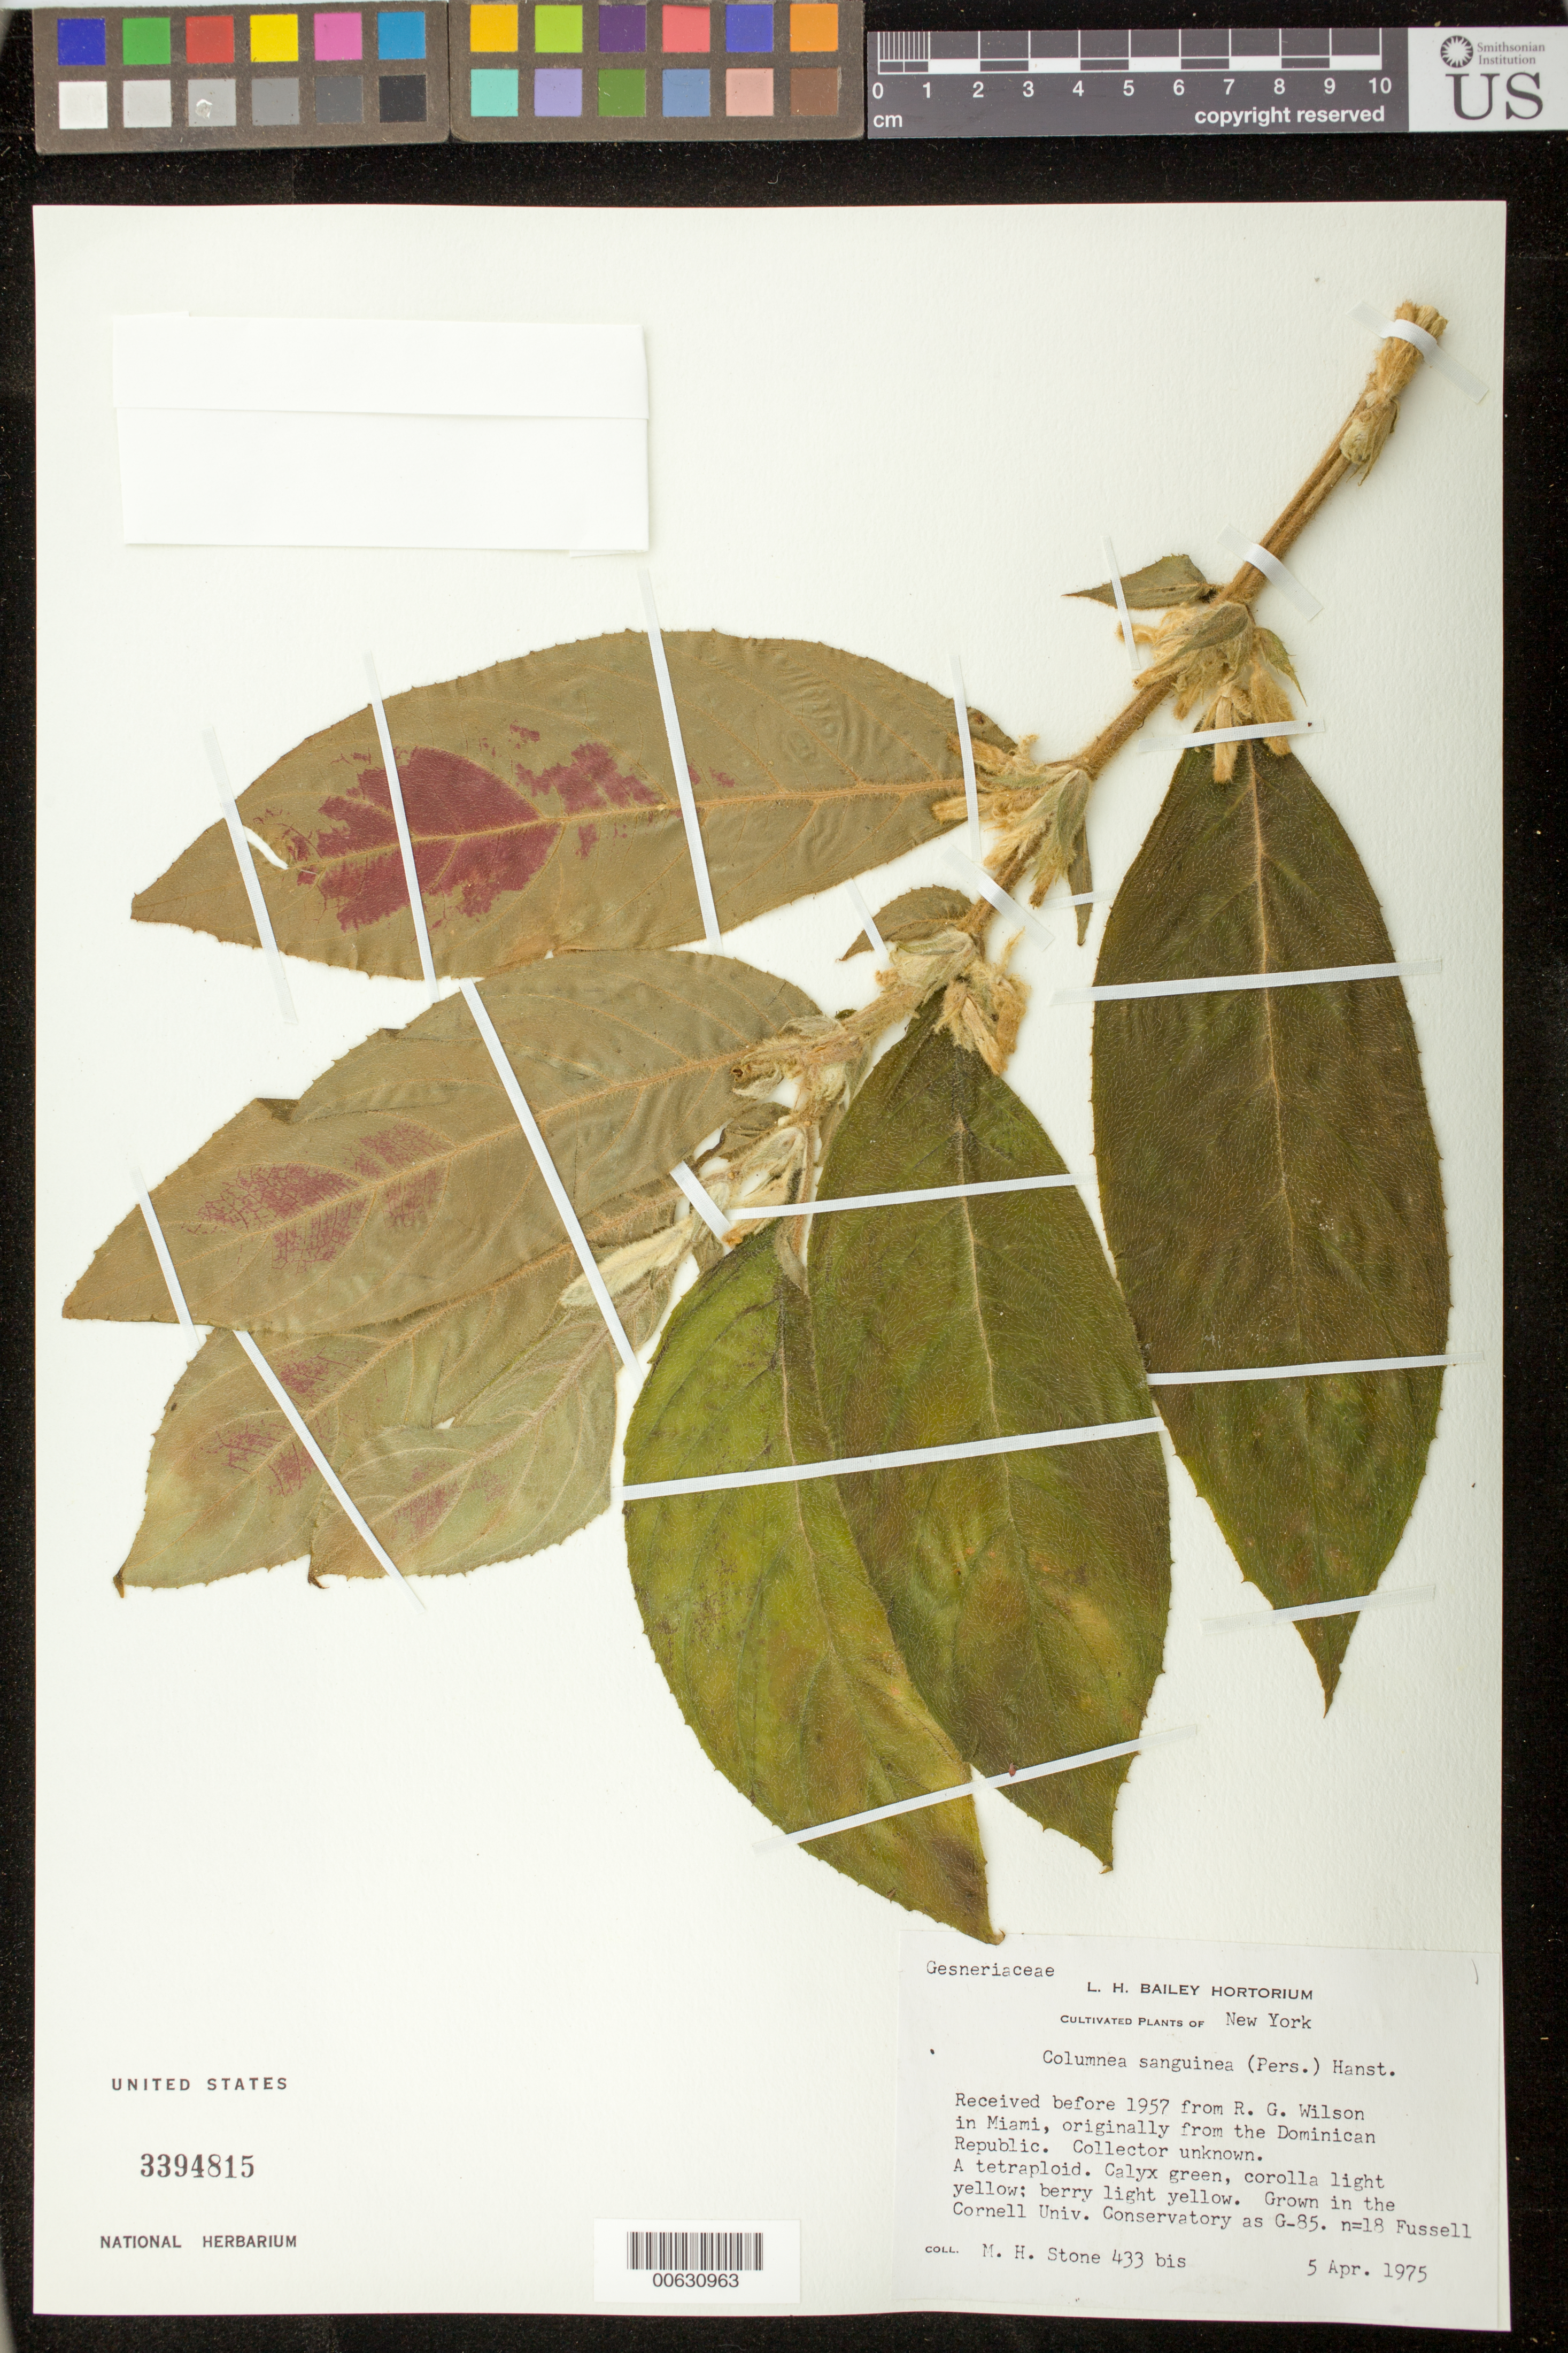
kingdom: Plantae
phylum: Tracheophyta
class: Magnoliopsida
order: Lamiales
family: Gesneriaceae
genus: Columnea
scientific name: Columnea sanguinea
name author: (Pers.) Hanst.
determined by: Skog, Laurence E.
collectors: M. Stone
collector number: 433 bis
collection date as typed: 05 Apr 1975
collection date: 1975-04-05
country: Dominican Republic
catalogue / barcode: US 3394815